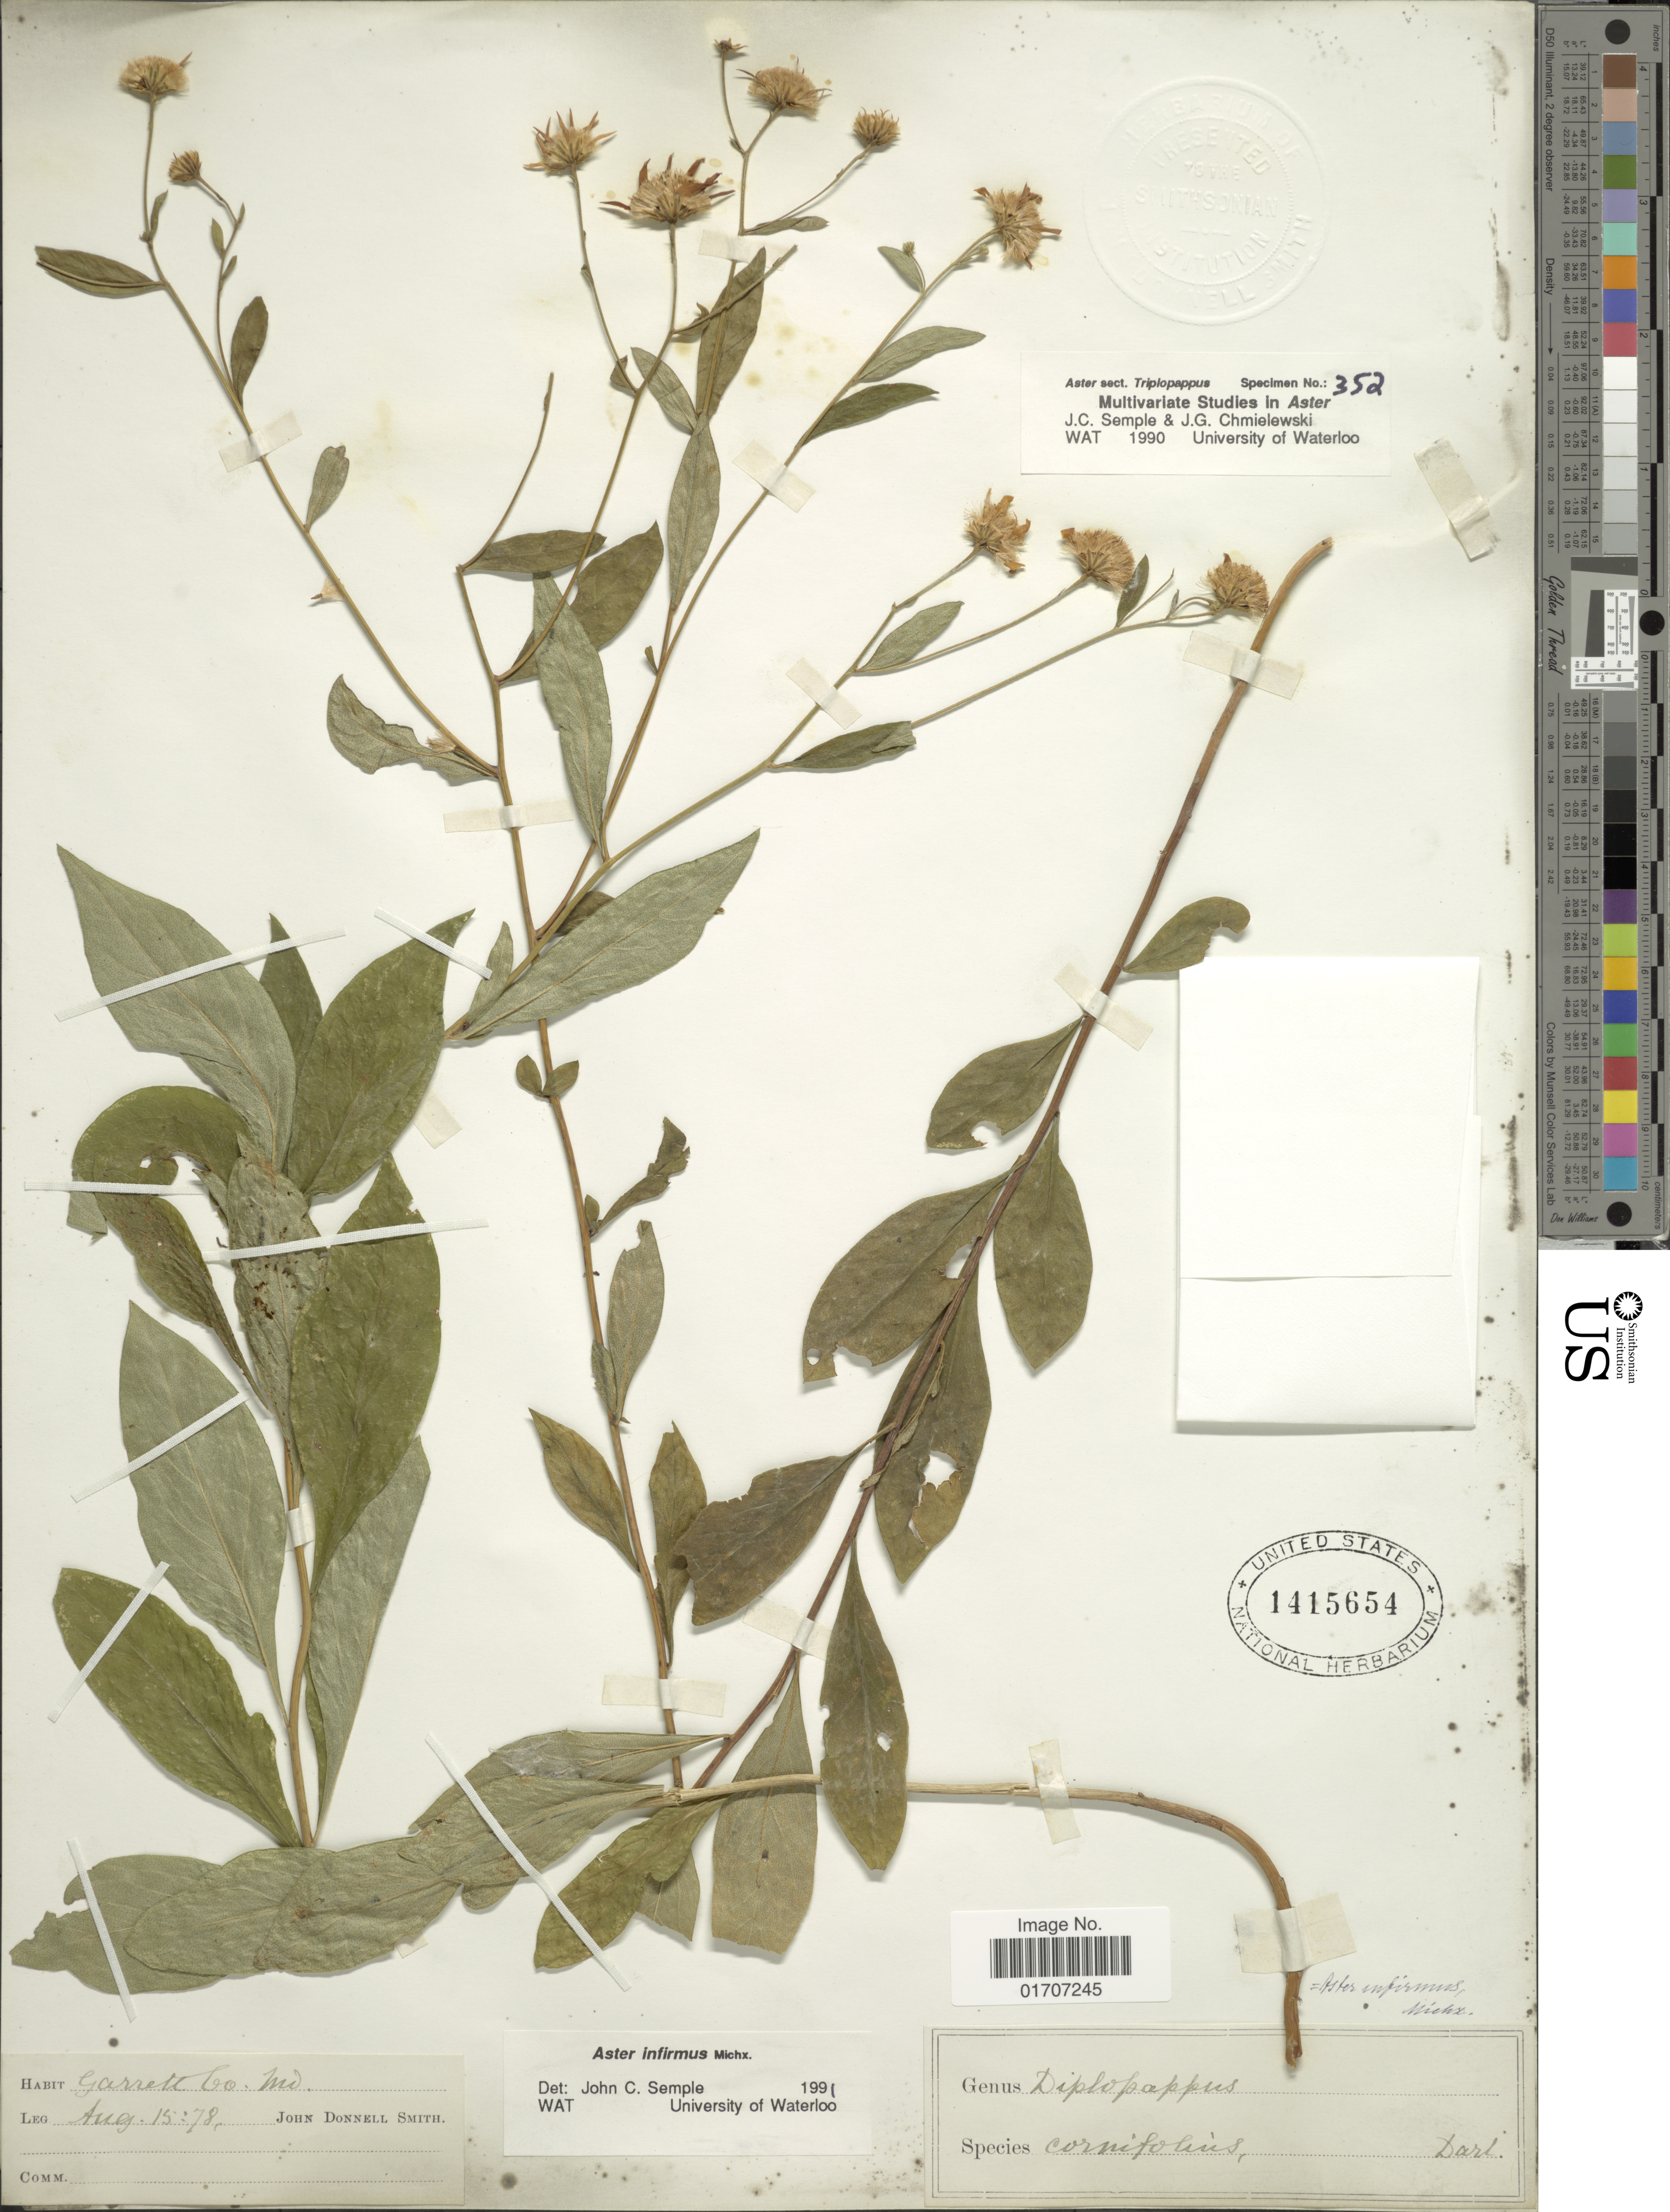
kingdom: Plantae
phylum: Tracheophyta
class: Magnoliopsida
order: Asterales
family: Asteraceae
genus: Doellingeria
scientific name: Doellingeria infirma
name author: (Michx.) Greene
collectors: J. Donnell Smith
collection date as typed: Transcribed d/m/y: 15/8/78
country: United States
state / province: Maryland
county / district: Garrett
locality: Garrett Co., Md.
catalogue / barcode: US 1415654